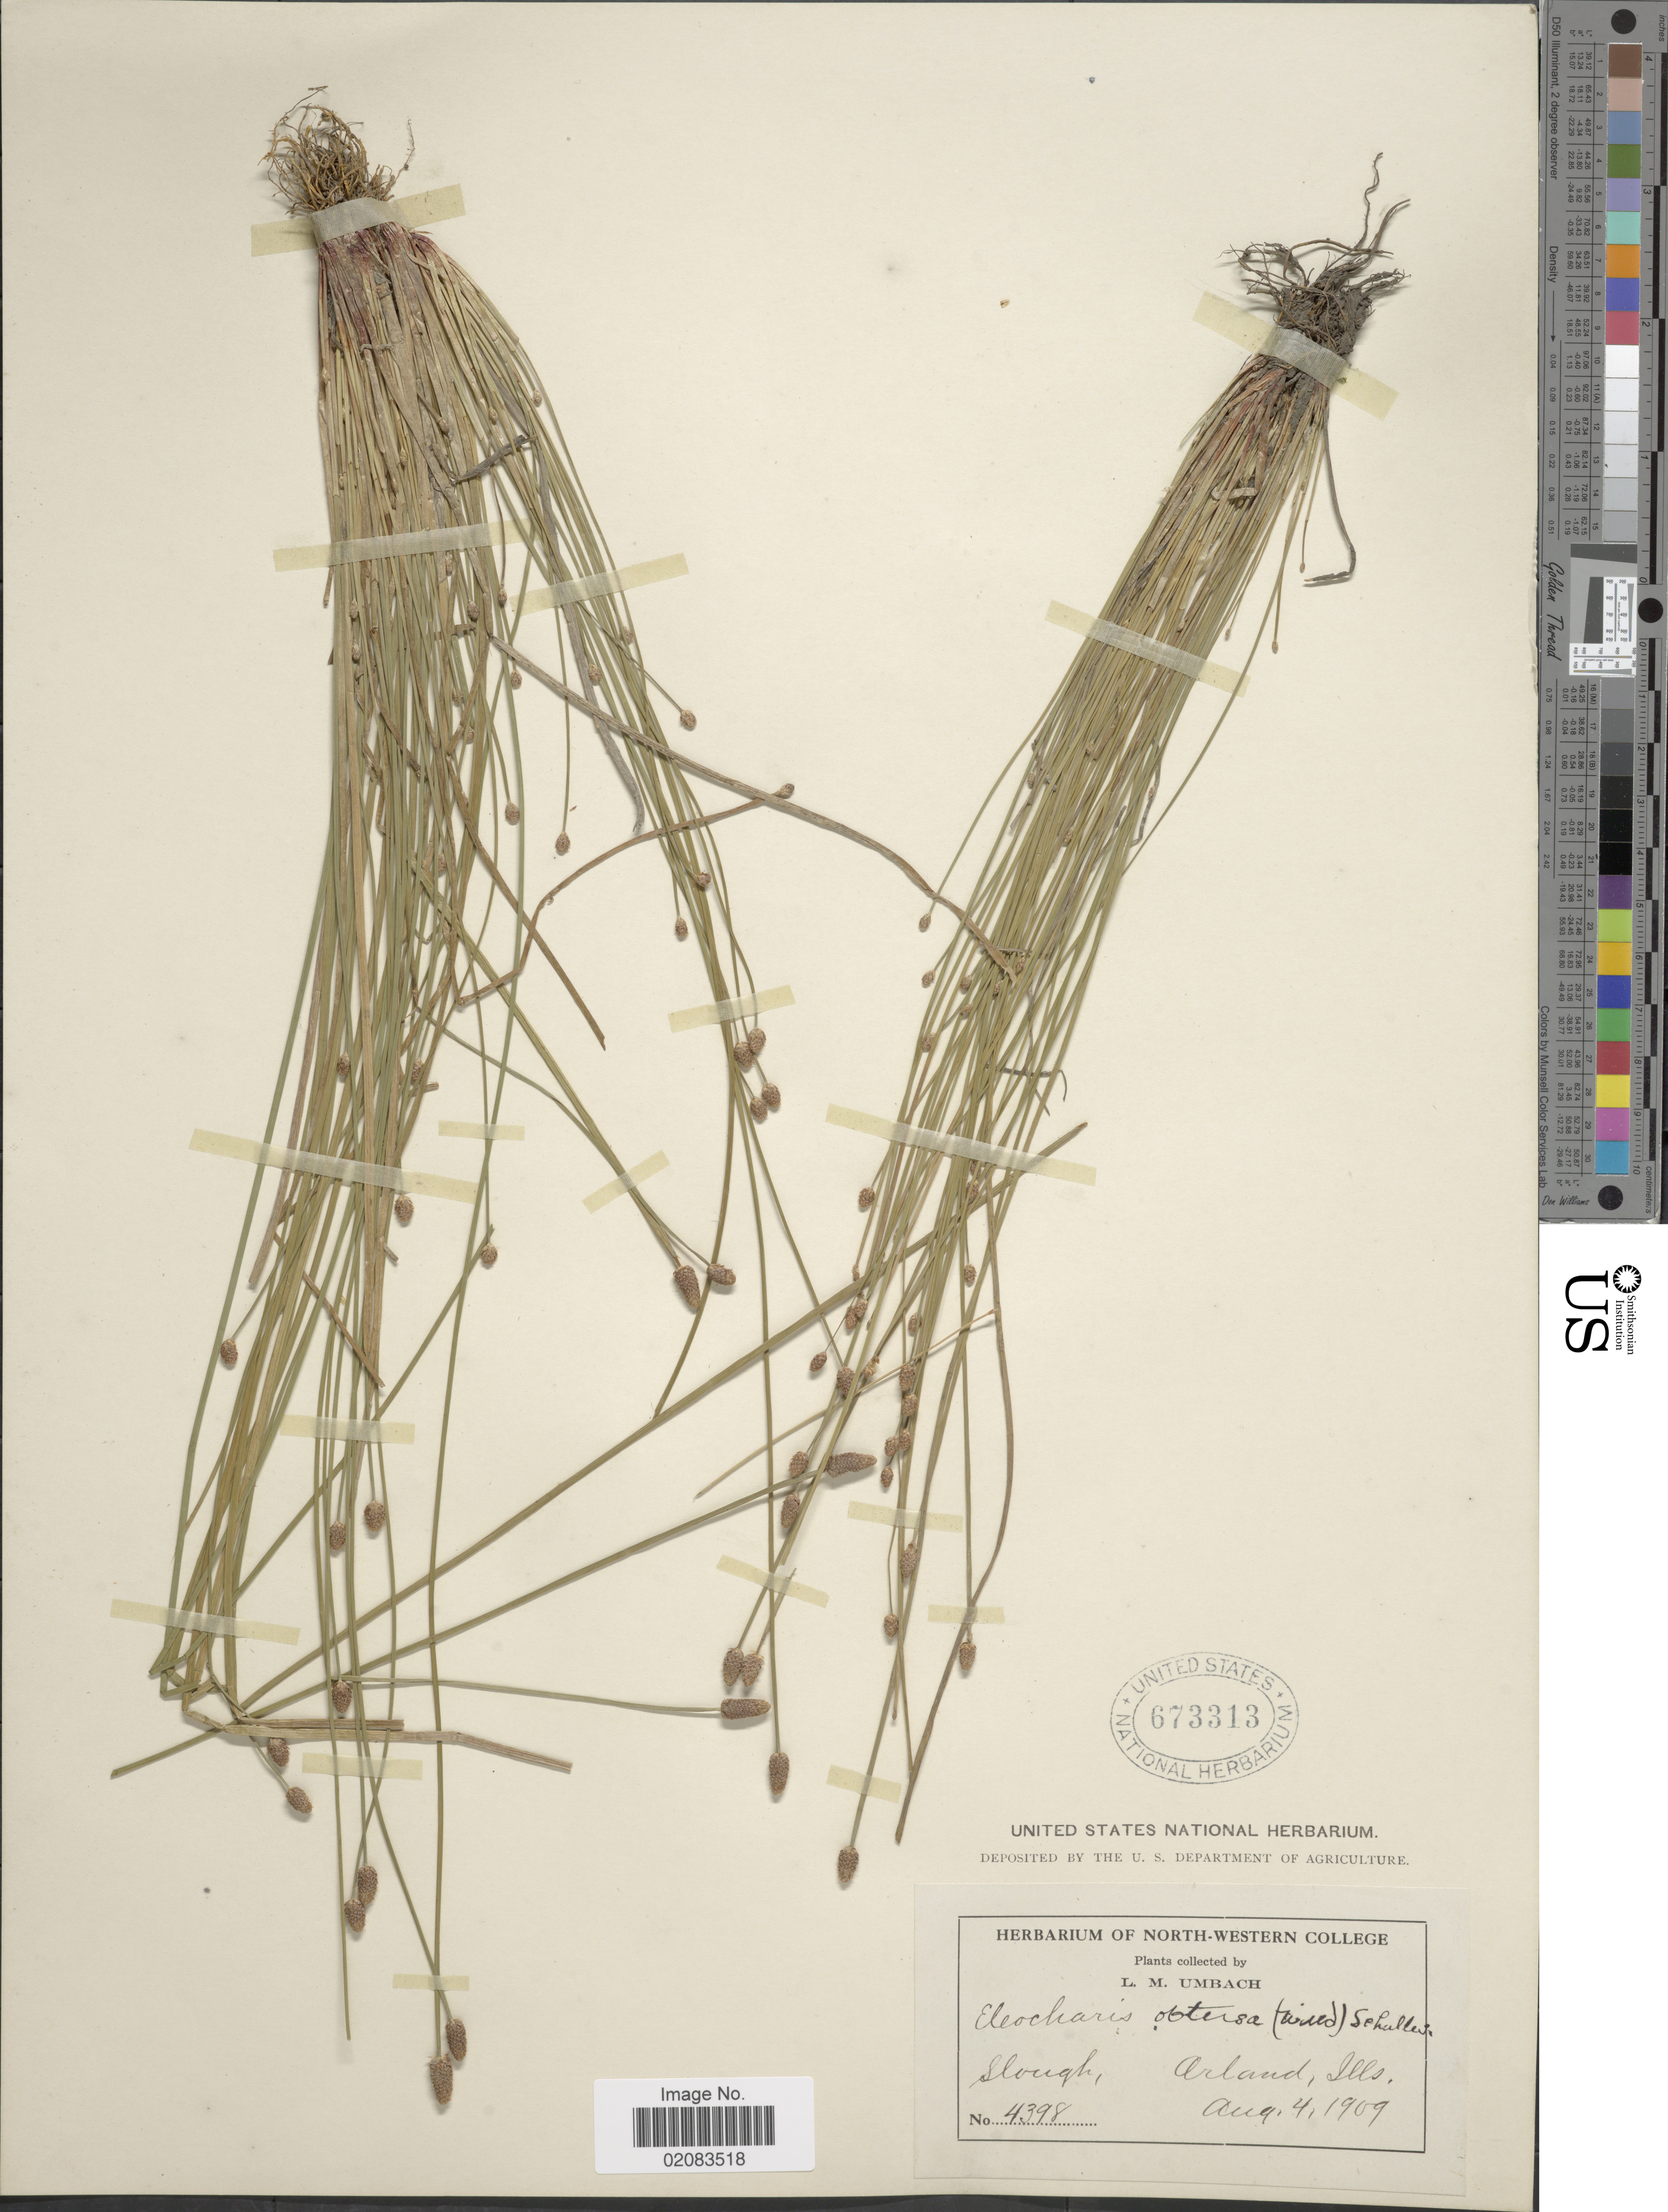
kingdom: Plantae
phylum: Tracheophyta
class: Liliopsida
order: Poales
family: Cyperaceae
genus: Eleocharis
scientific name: Eleocharis obtusa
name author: (Willd.) Schult.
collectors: L. M. Umbach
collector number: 4398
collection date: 1909-08-04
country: United States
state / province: Illinois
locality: Slough, Orland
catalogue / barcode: US 673313